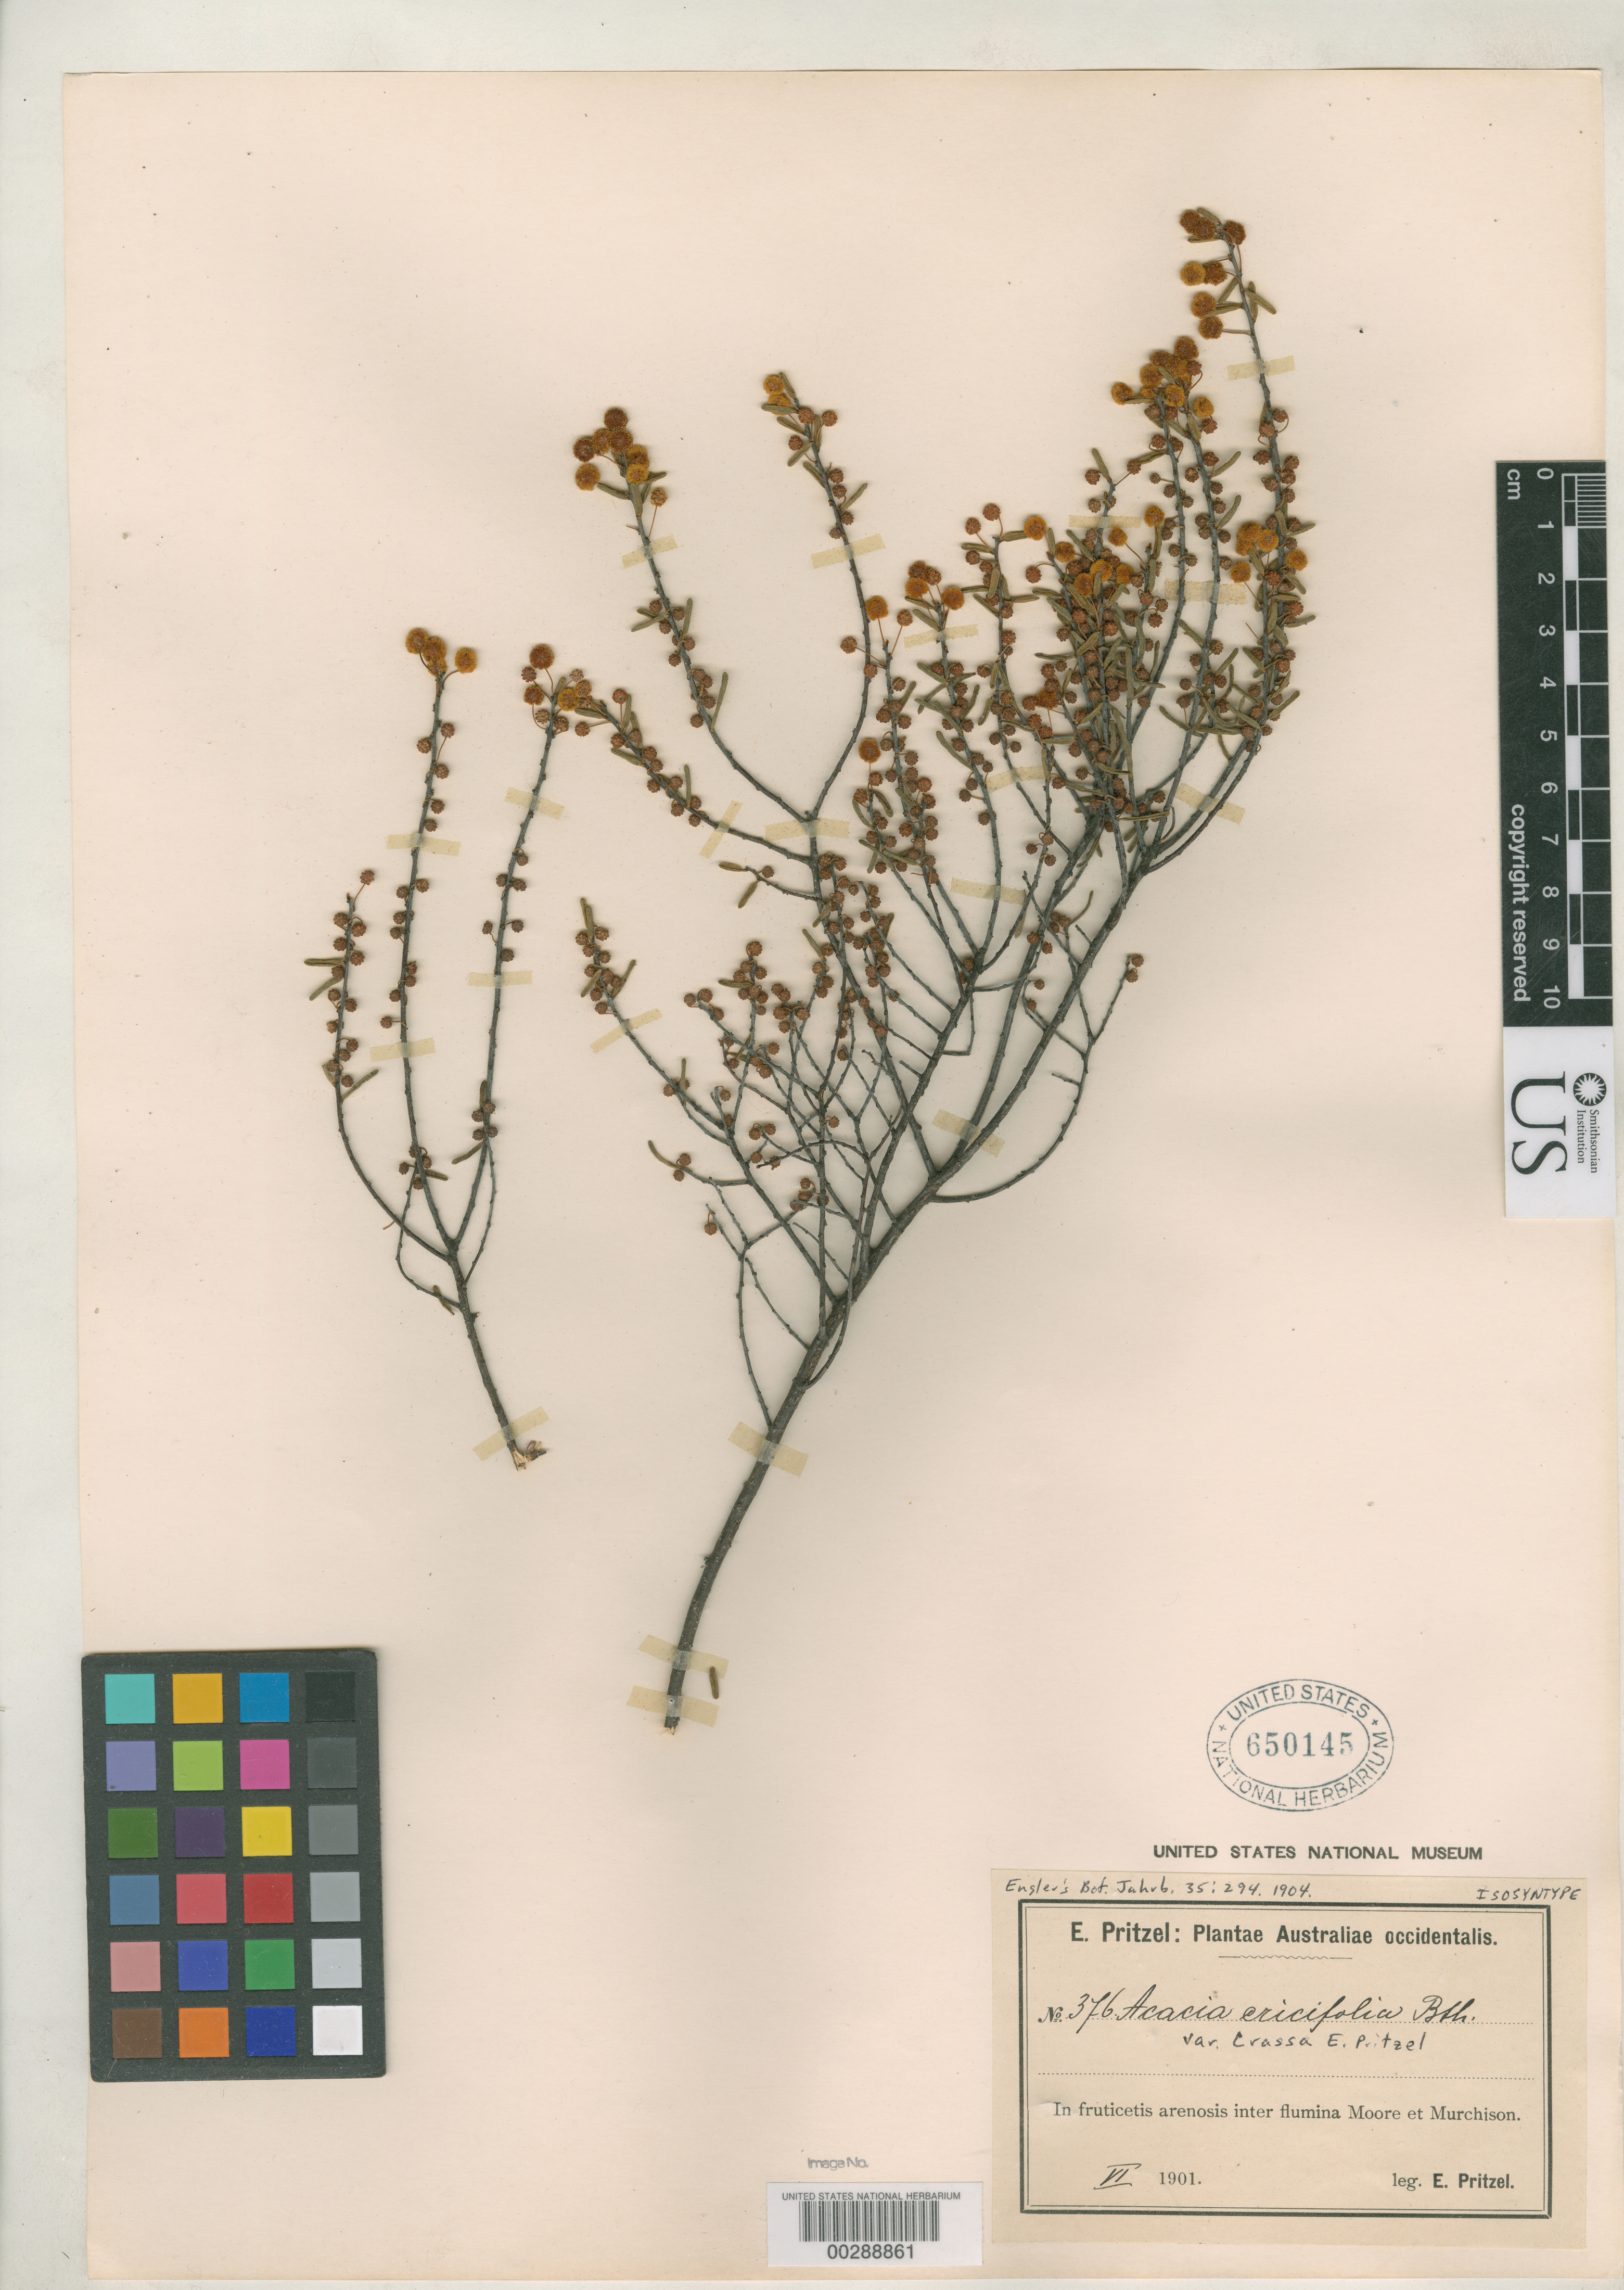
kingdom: Plantae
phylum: Tracheophyta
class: Magnoliopsida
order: Fabales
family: Fabaceae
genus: Acacia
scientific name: Acacia ericifolia var. crassa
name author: E. Pritz.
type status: Isosyntype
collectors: E. G. Pritzel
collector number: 376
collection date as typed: Jun 1901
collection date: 1901-06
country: Australia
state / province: Western Australia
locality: Between Moore and Murchison.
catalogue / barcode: US 650145